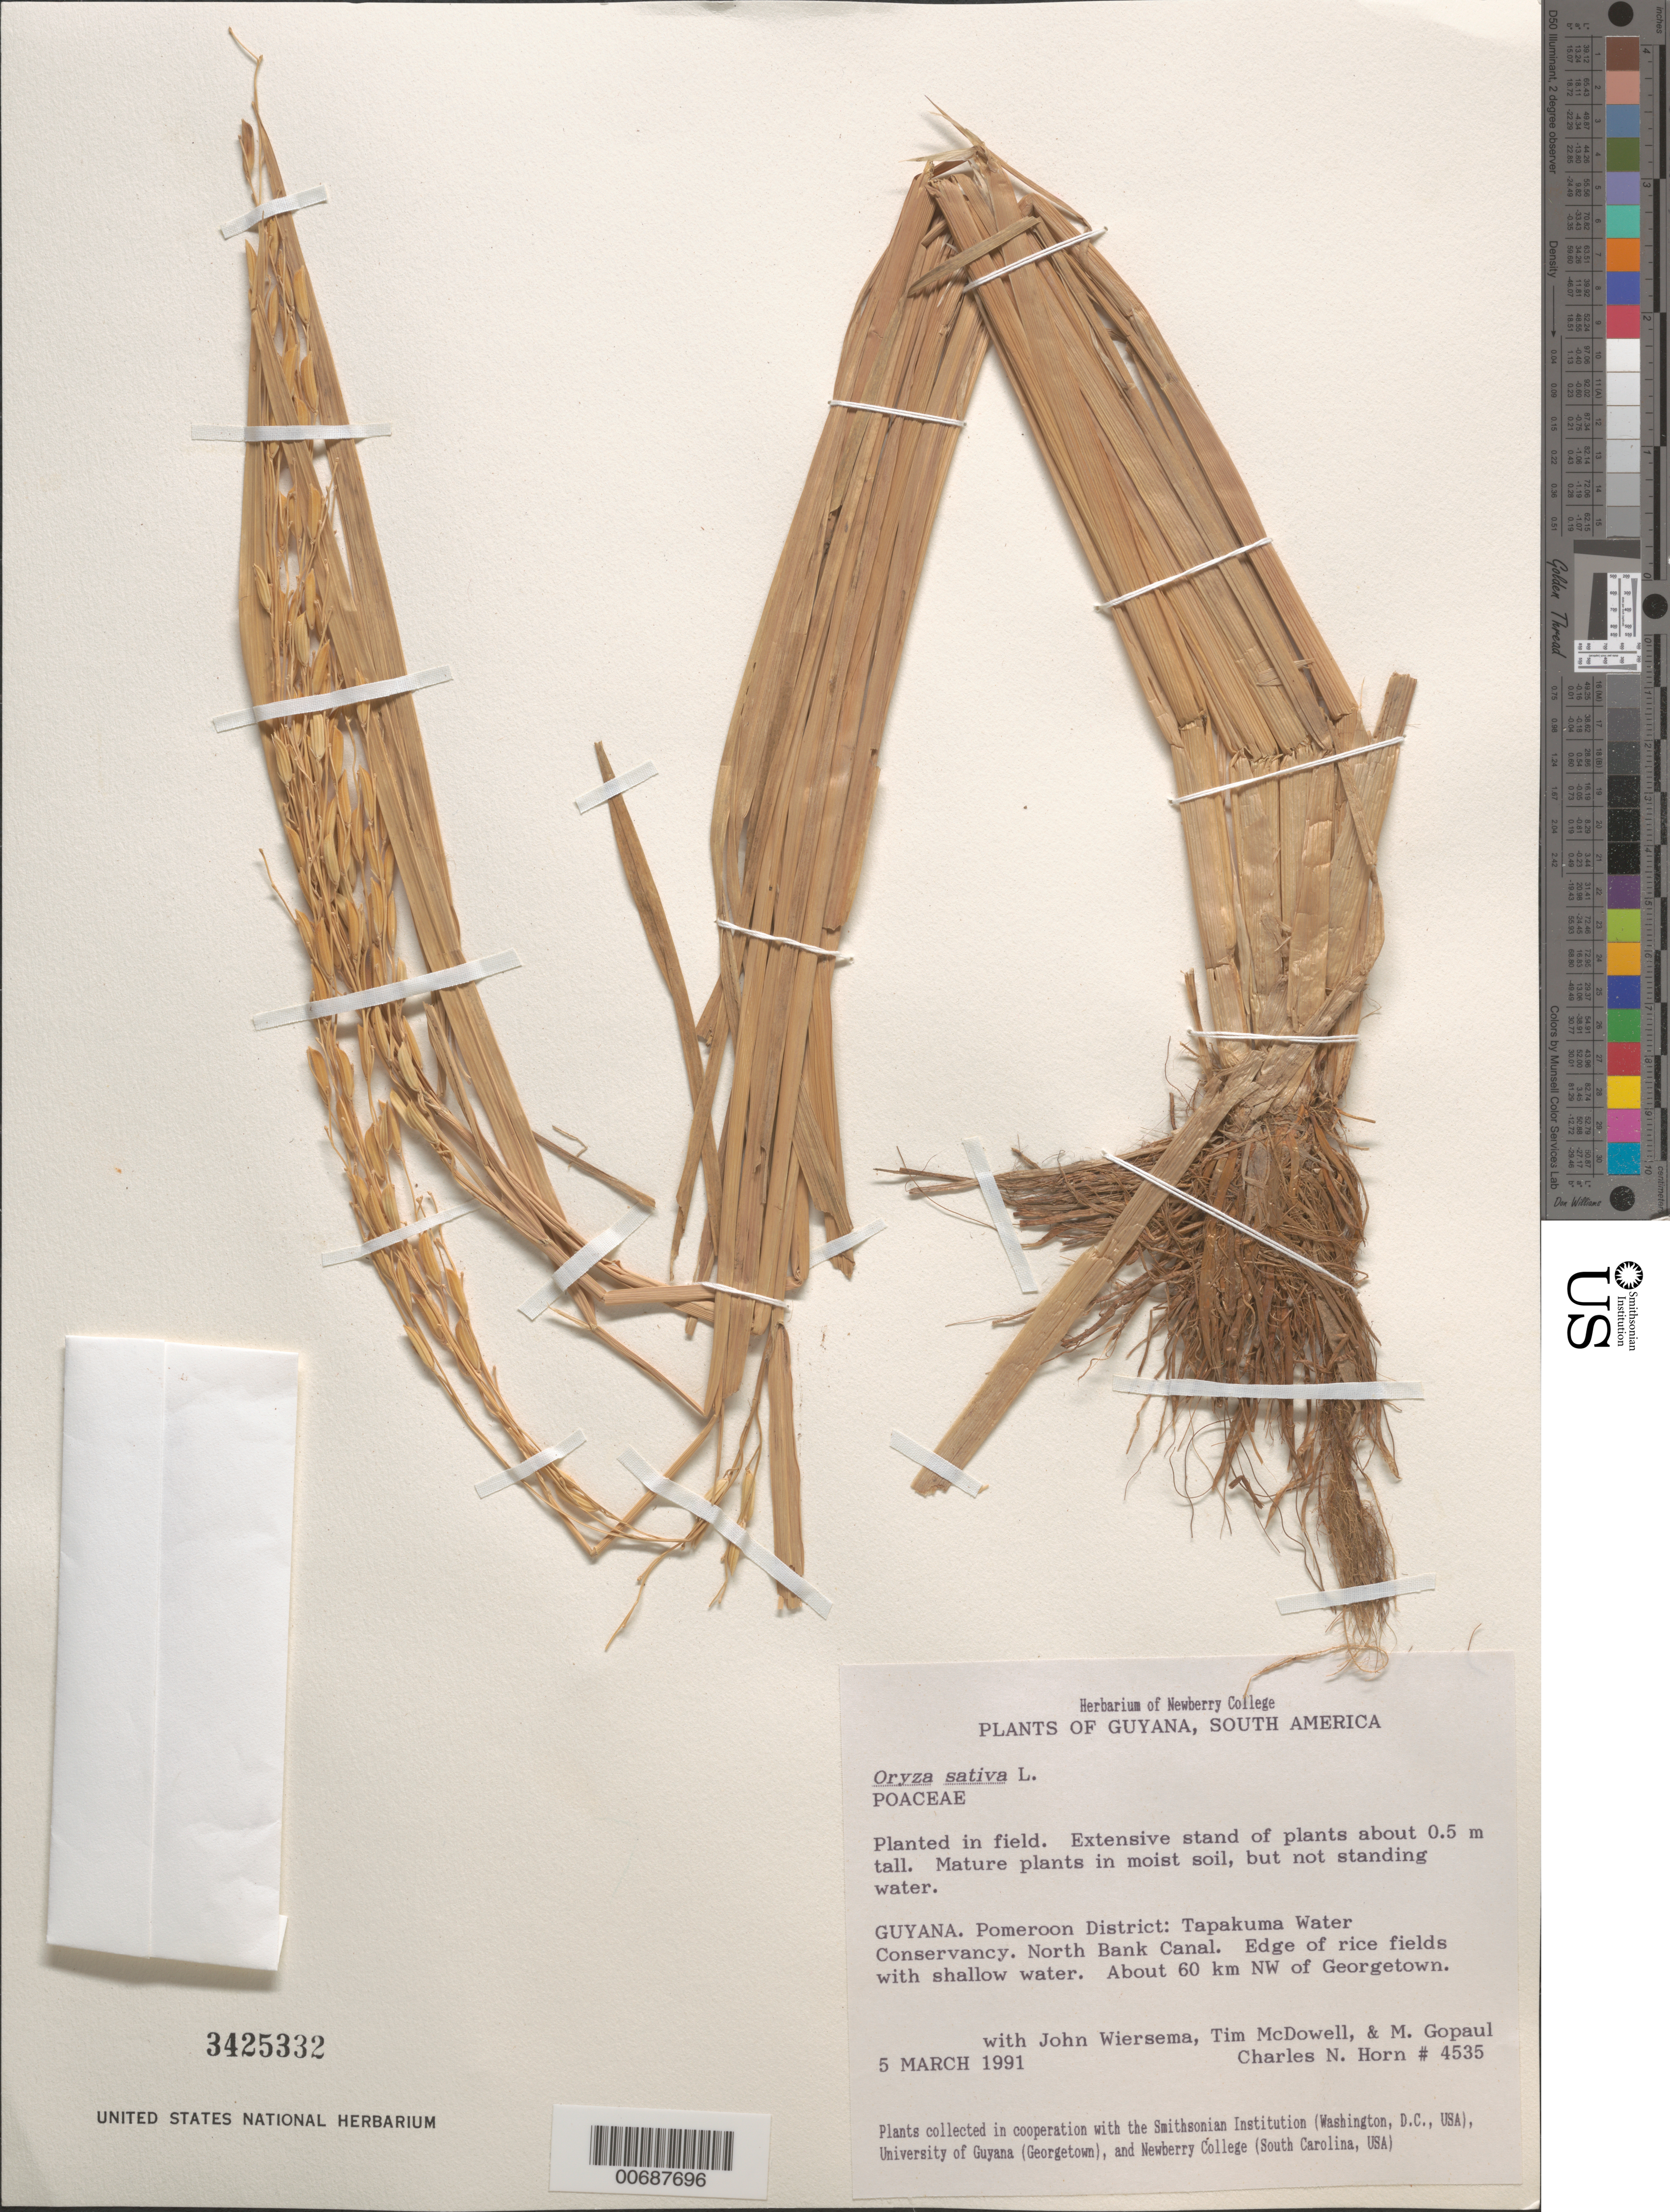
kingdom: Plantae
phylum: Tracheophyta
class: Liliopsida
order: Poales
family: Poaceae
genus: Oryza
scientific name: Oryza sativa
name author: L.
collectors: C. N. Horn, J. H. Wiersema, T. McDowell & M. Gopaul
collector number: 4535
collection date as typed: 5-Mar-91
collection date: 1991-03-05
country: Guyana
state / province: Pomeroon-Supenaam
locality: Tapakuma Water Conservancy, North Bank Canal, 60 km NW of Georgetown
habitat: Planted in field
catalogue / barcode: US 3425332